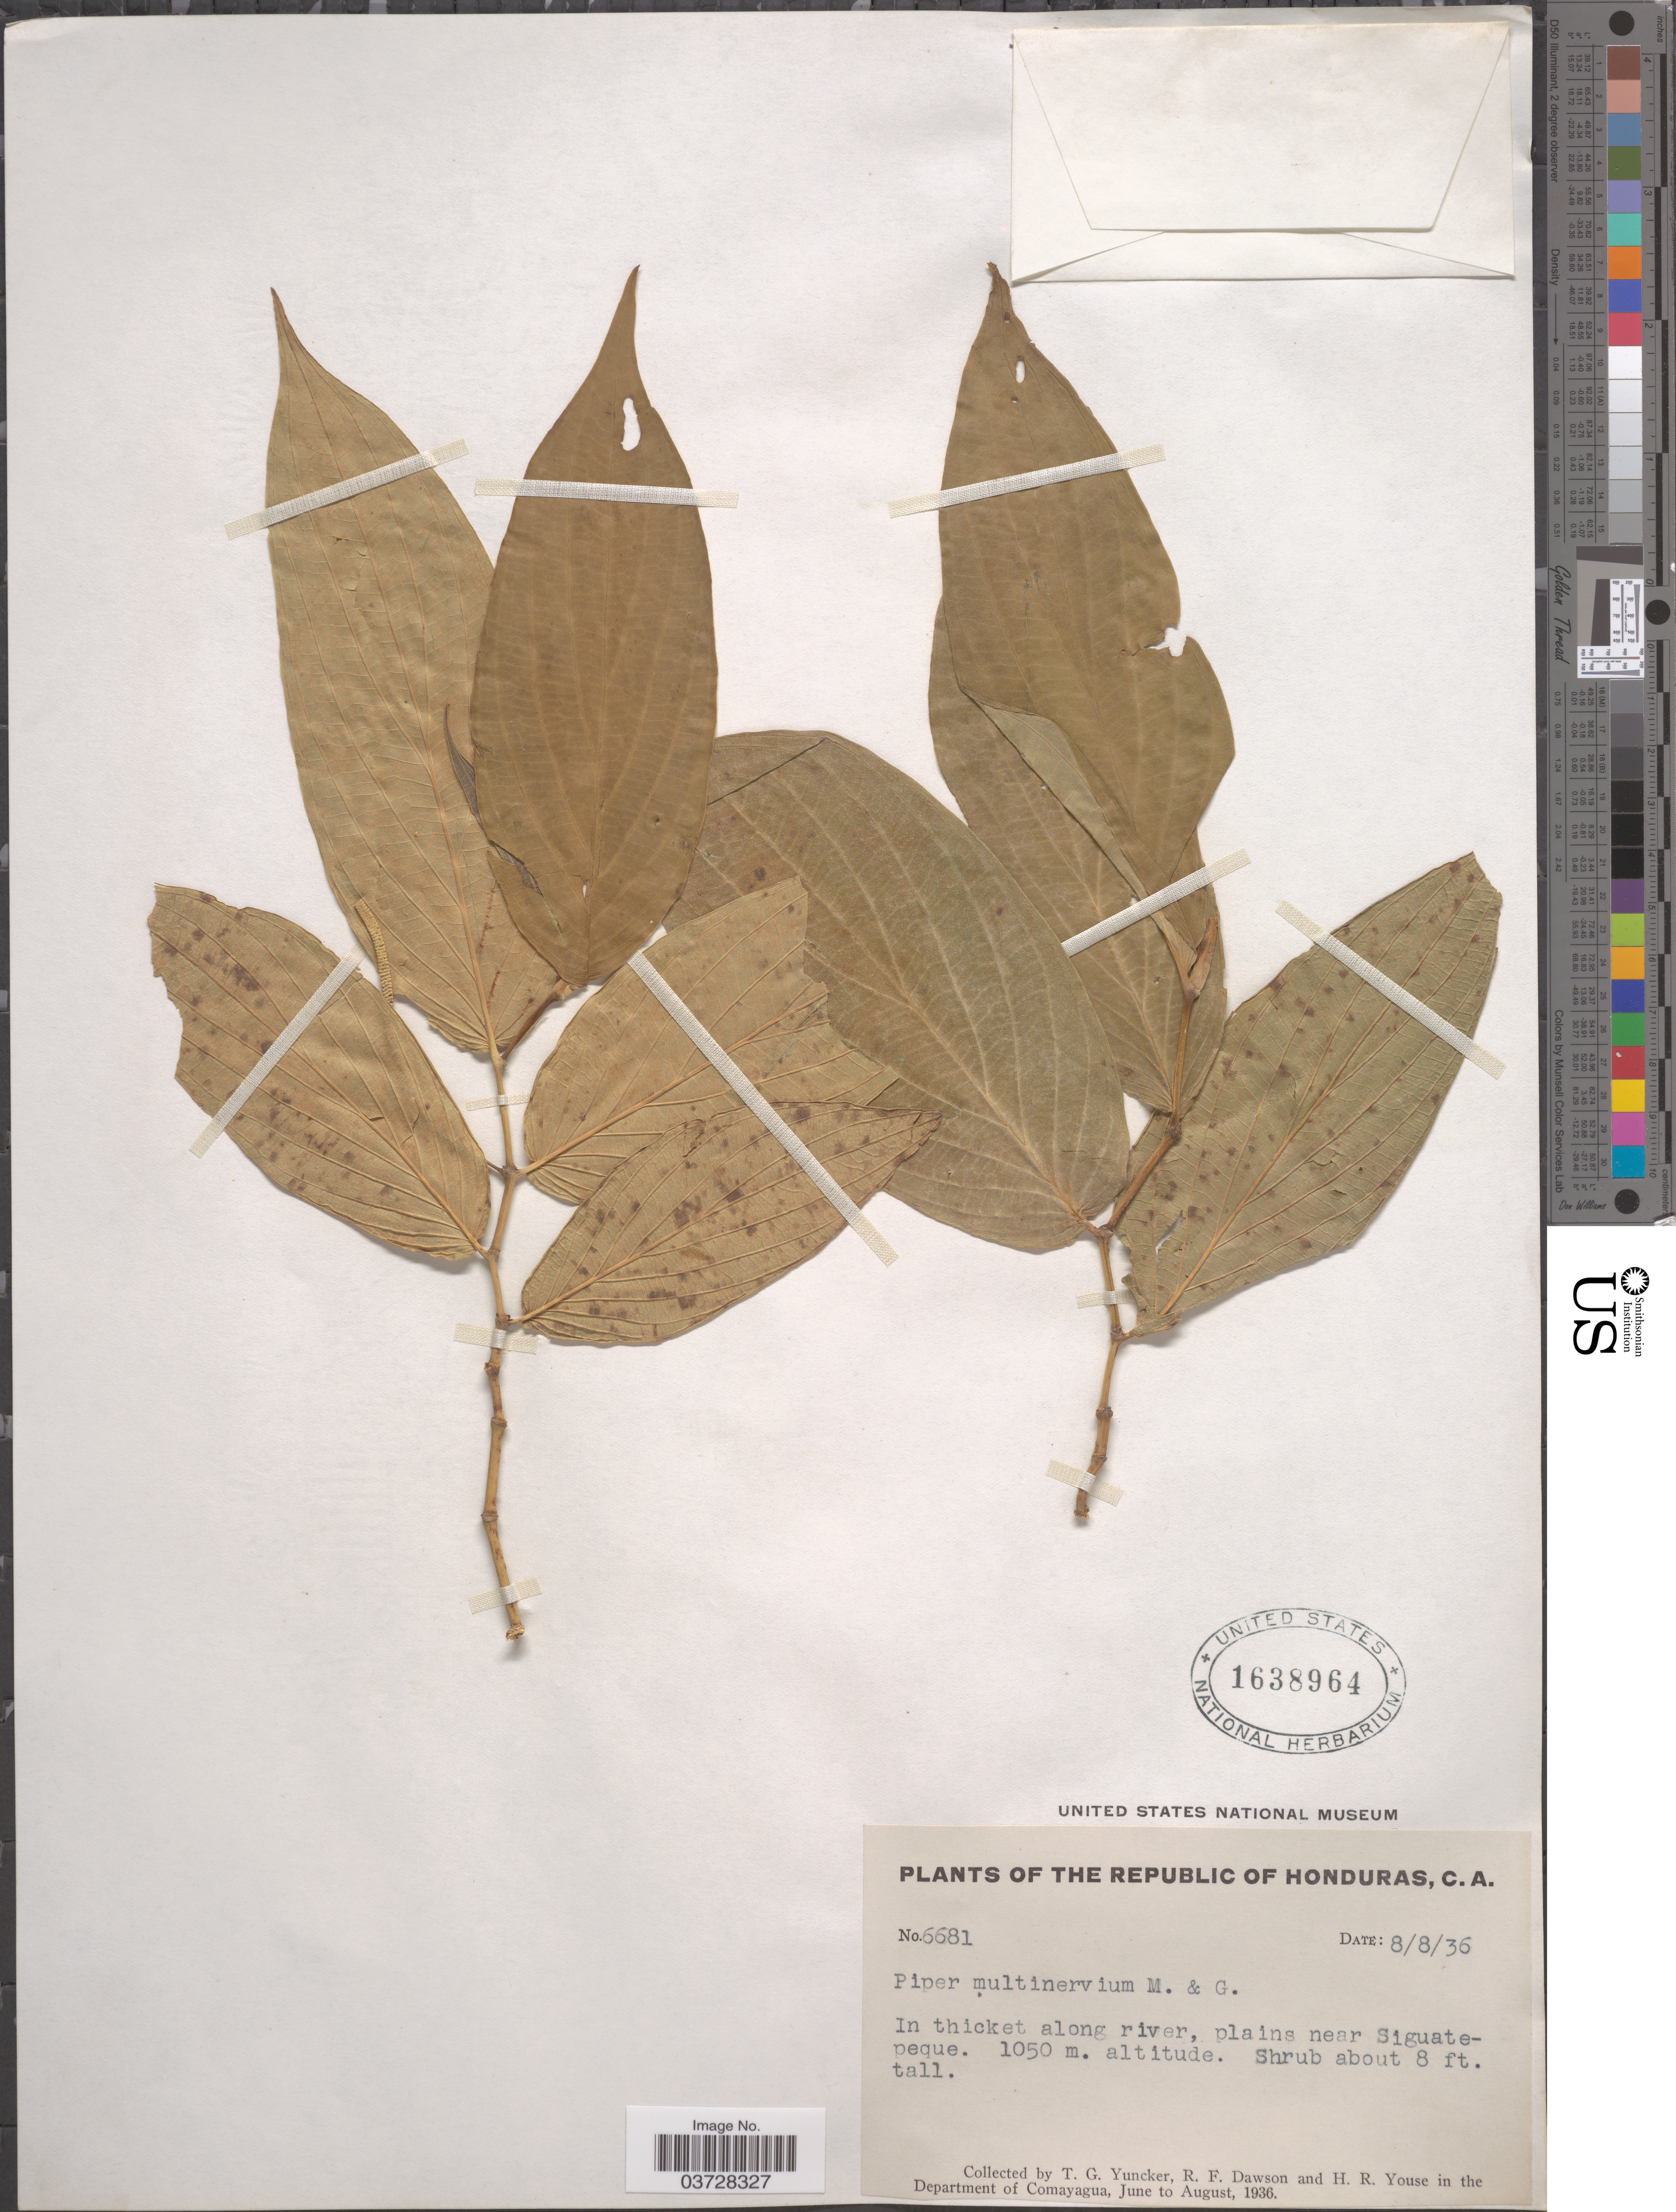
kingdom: Plantae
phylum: Tracheophyta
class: Magnoliopsida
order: Piperales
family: Piperaceae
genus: Piper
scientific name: Piper multinervium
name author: M. Martens & Galeotti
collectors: T. G. Yuncker, R. F. Dawson & H. Youse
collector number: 6681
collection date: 1936-08-08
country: Honduras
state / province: Comayagua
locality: Plains near Siguatepeque. Department of Comayagua.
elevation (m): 1050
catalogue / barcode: US 1638964